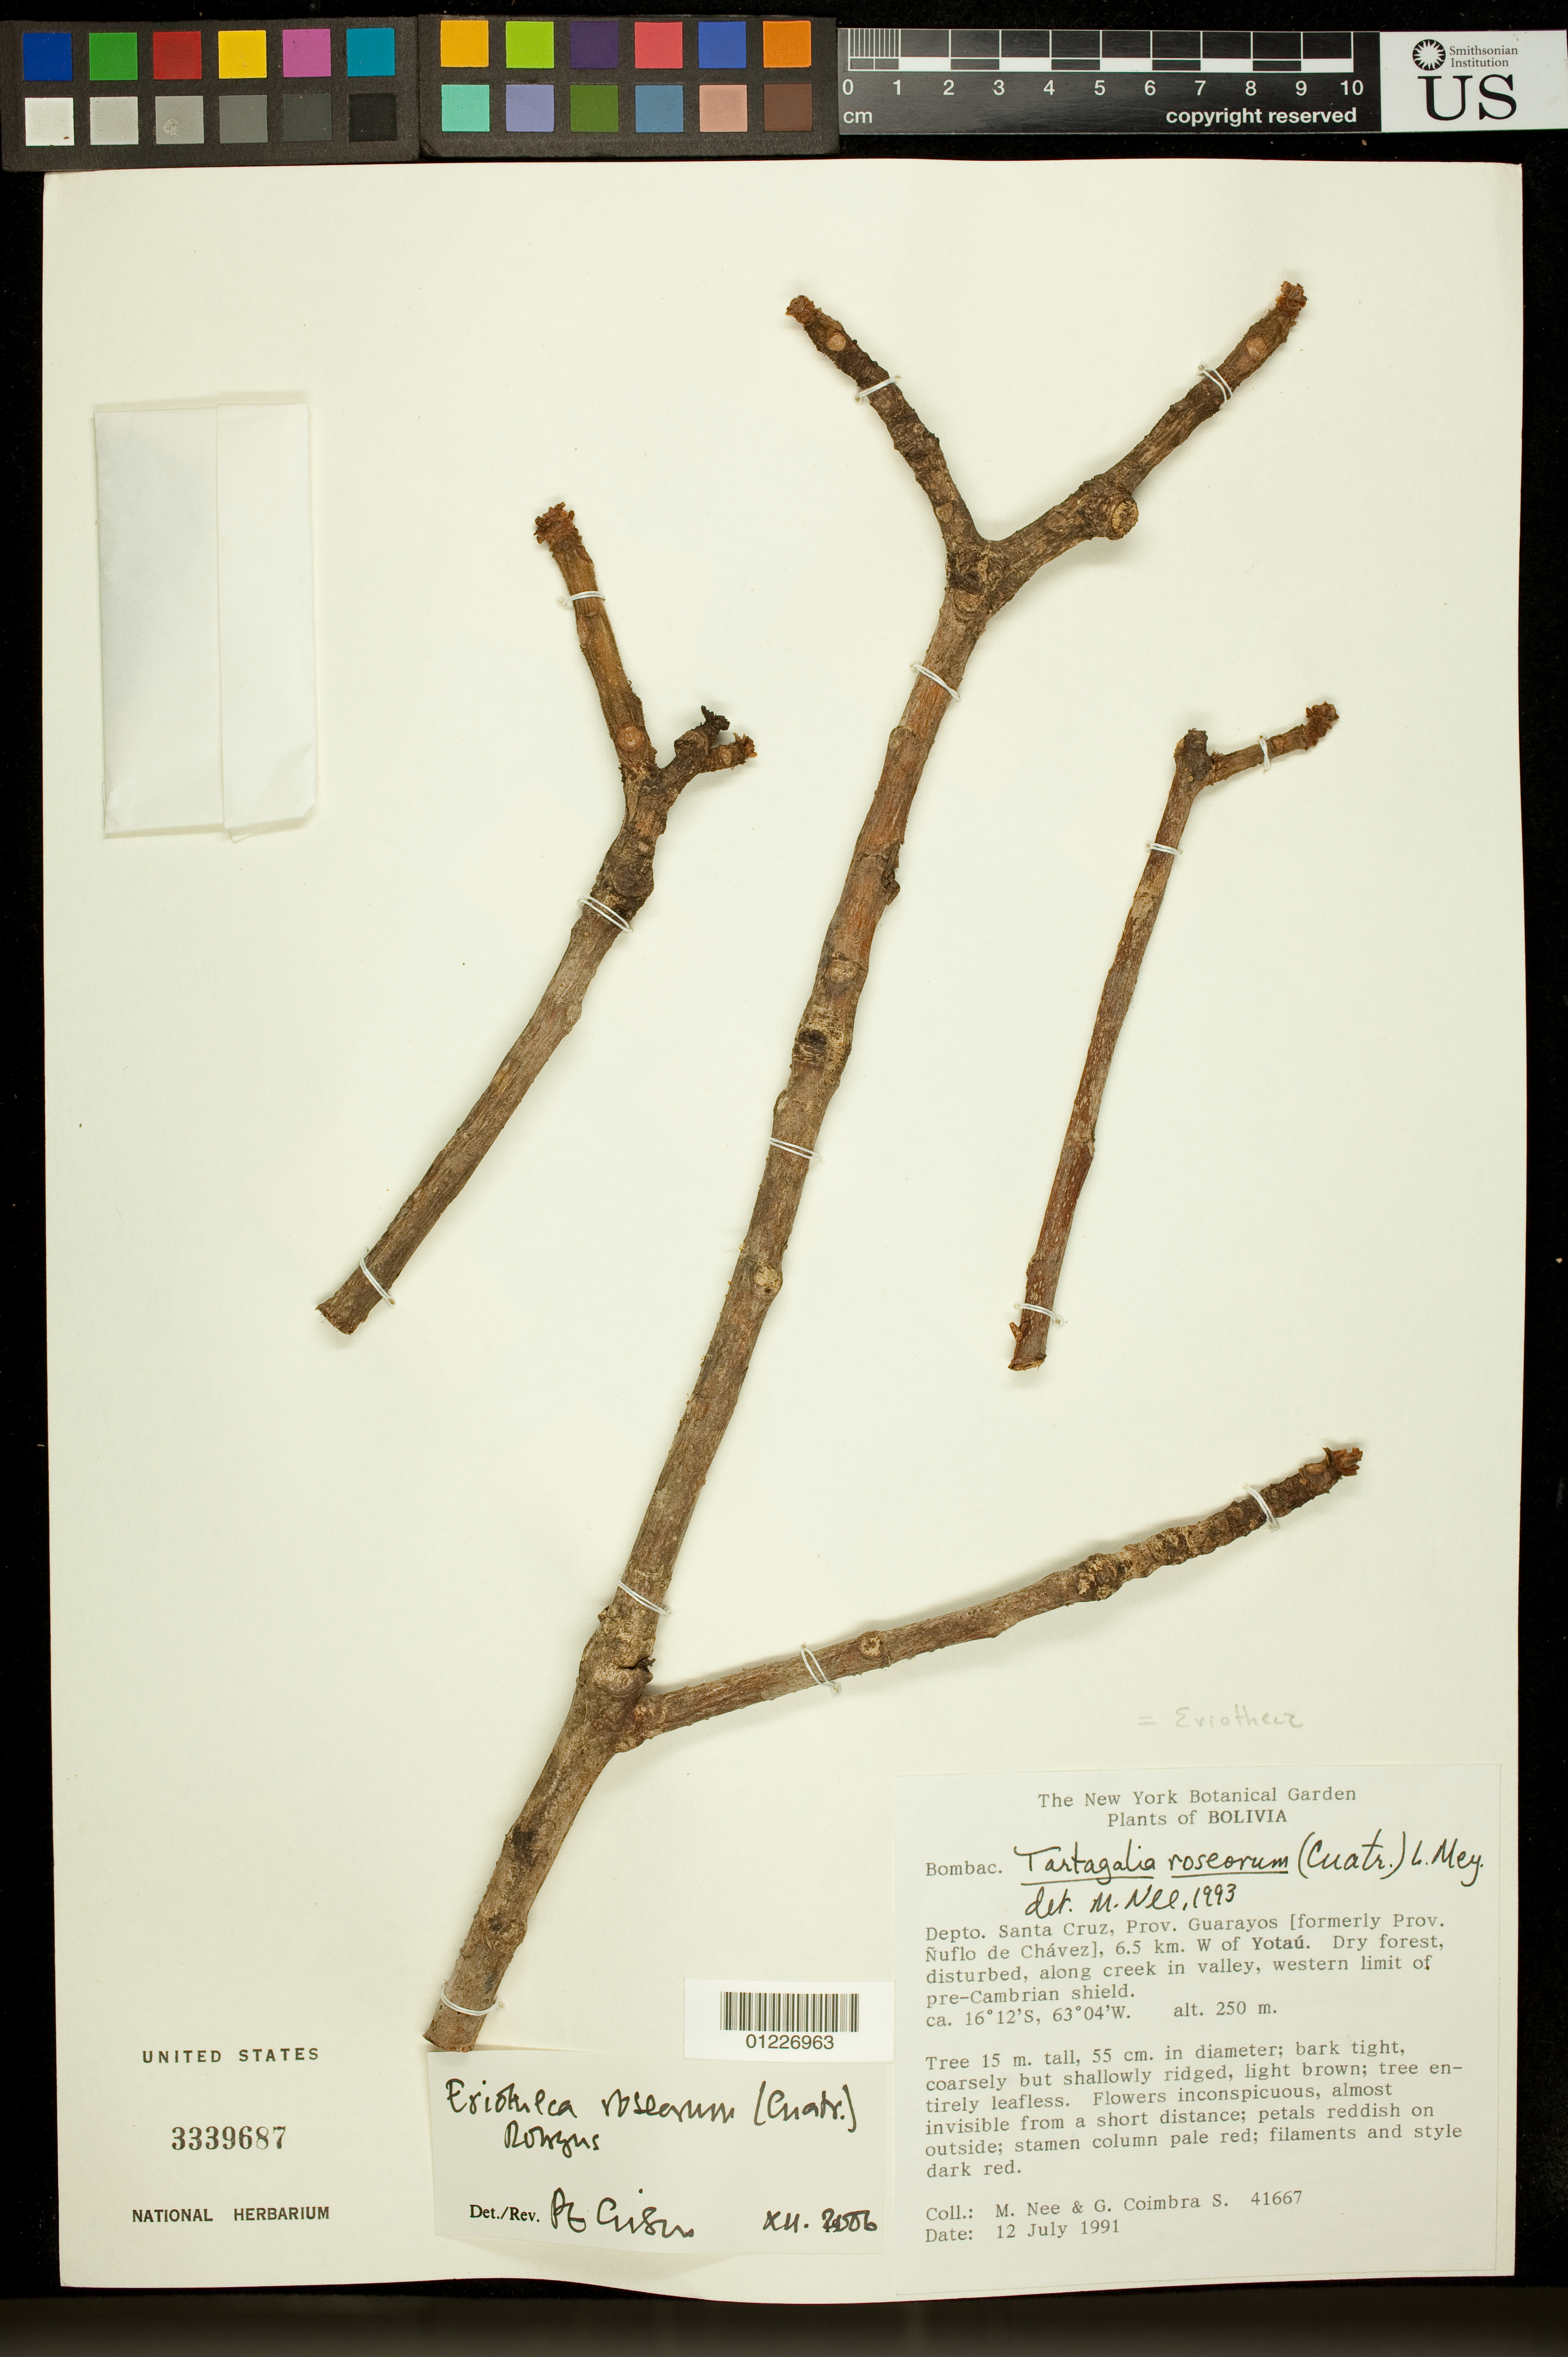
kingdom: Plantae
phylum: Tracheophyta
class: Magnoliopsida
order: Malvales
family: Malvaceae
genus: Pachira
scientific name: Pachira roseorum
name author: (Cuatrec.) V.N. Yoshik. & M.C. Duarte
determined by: Dorr, Laurence J., Curator (BOT), Smithsonian Institution - National Museum of Natural History (UNITED STATES)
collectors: M. Nee & G. Coimbra S.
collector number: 41667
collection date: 1991-07-12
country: Bolivia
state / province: Santa Cruz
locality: Prov. Guarayos (formerly Nuflo de Chávez) 6.5 km W. of Yota·.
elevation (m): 250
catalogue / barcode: US 3339687